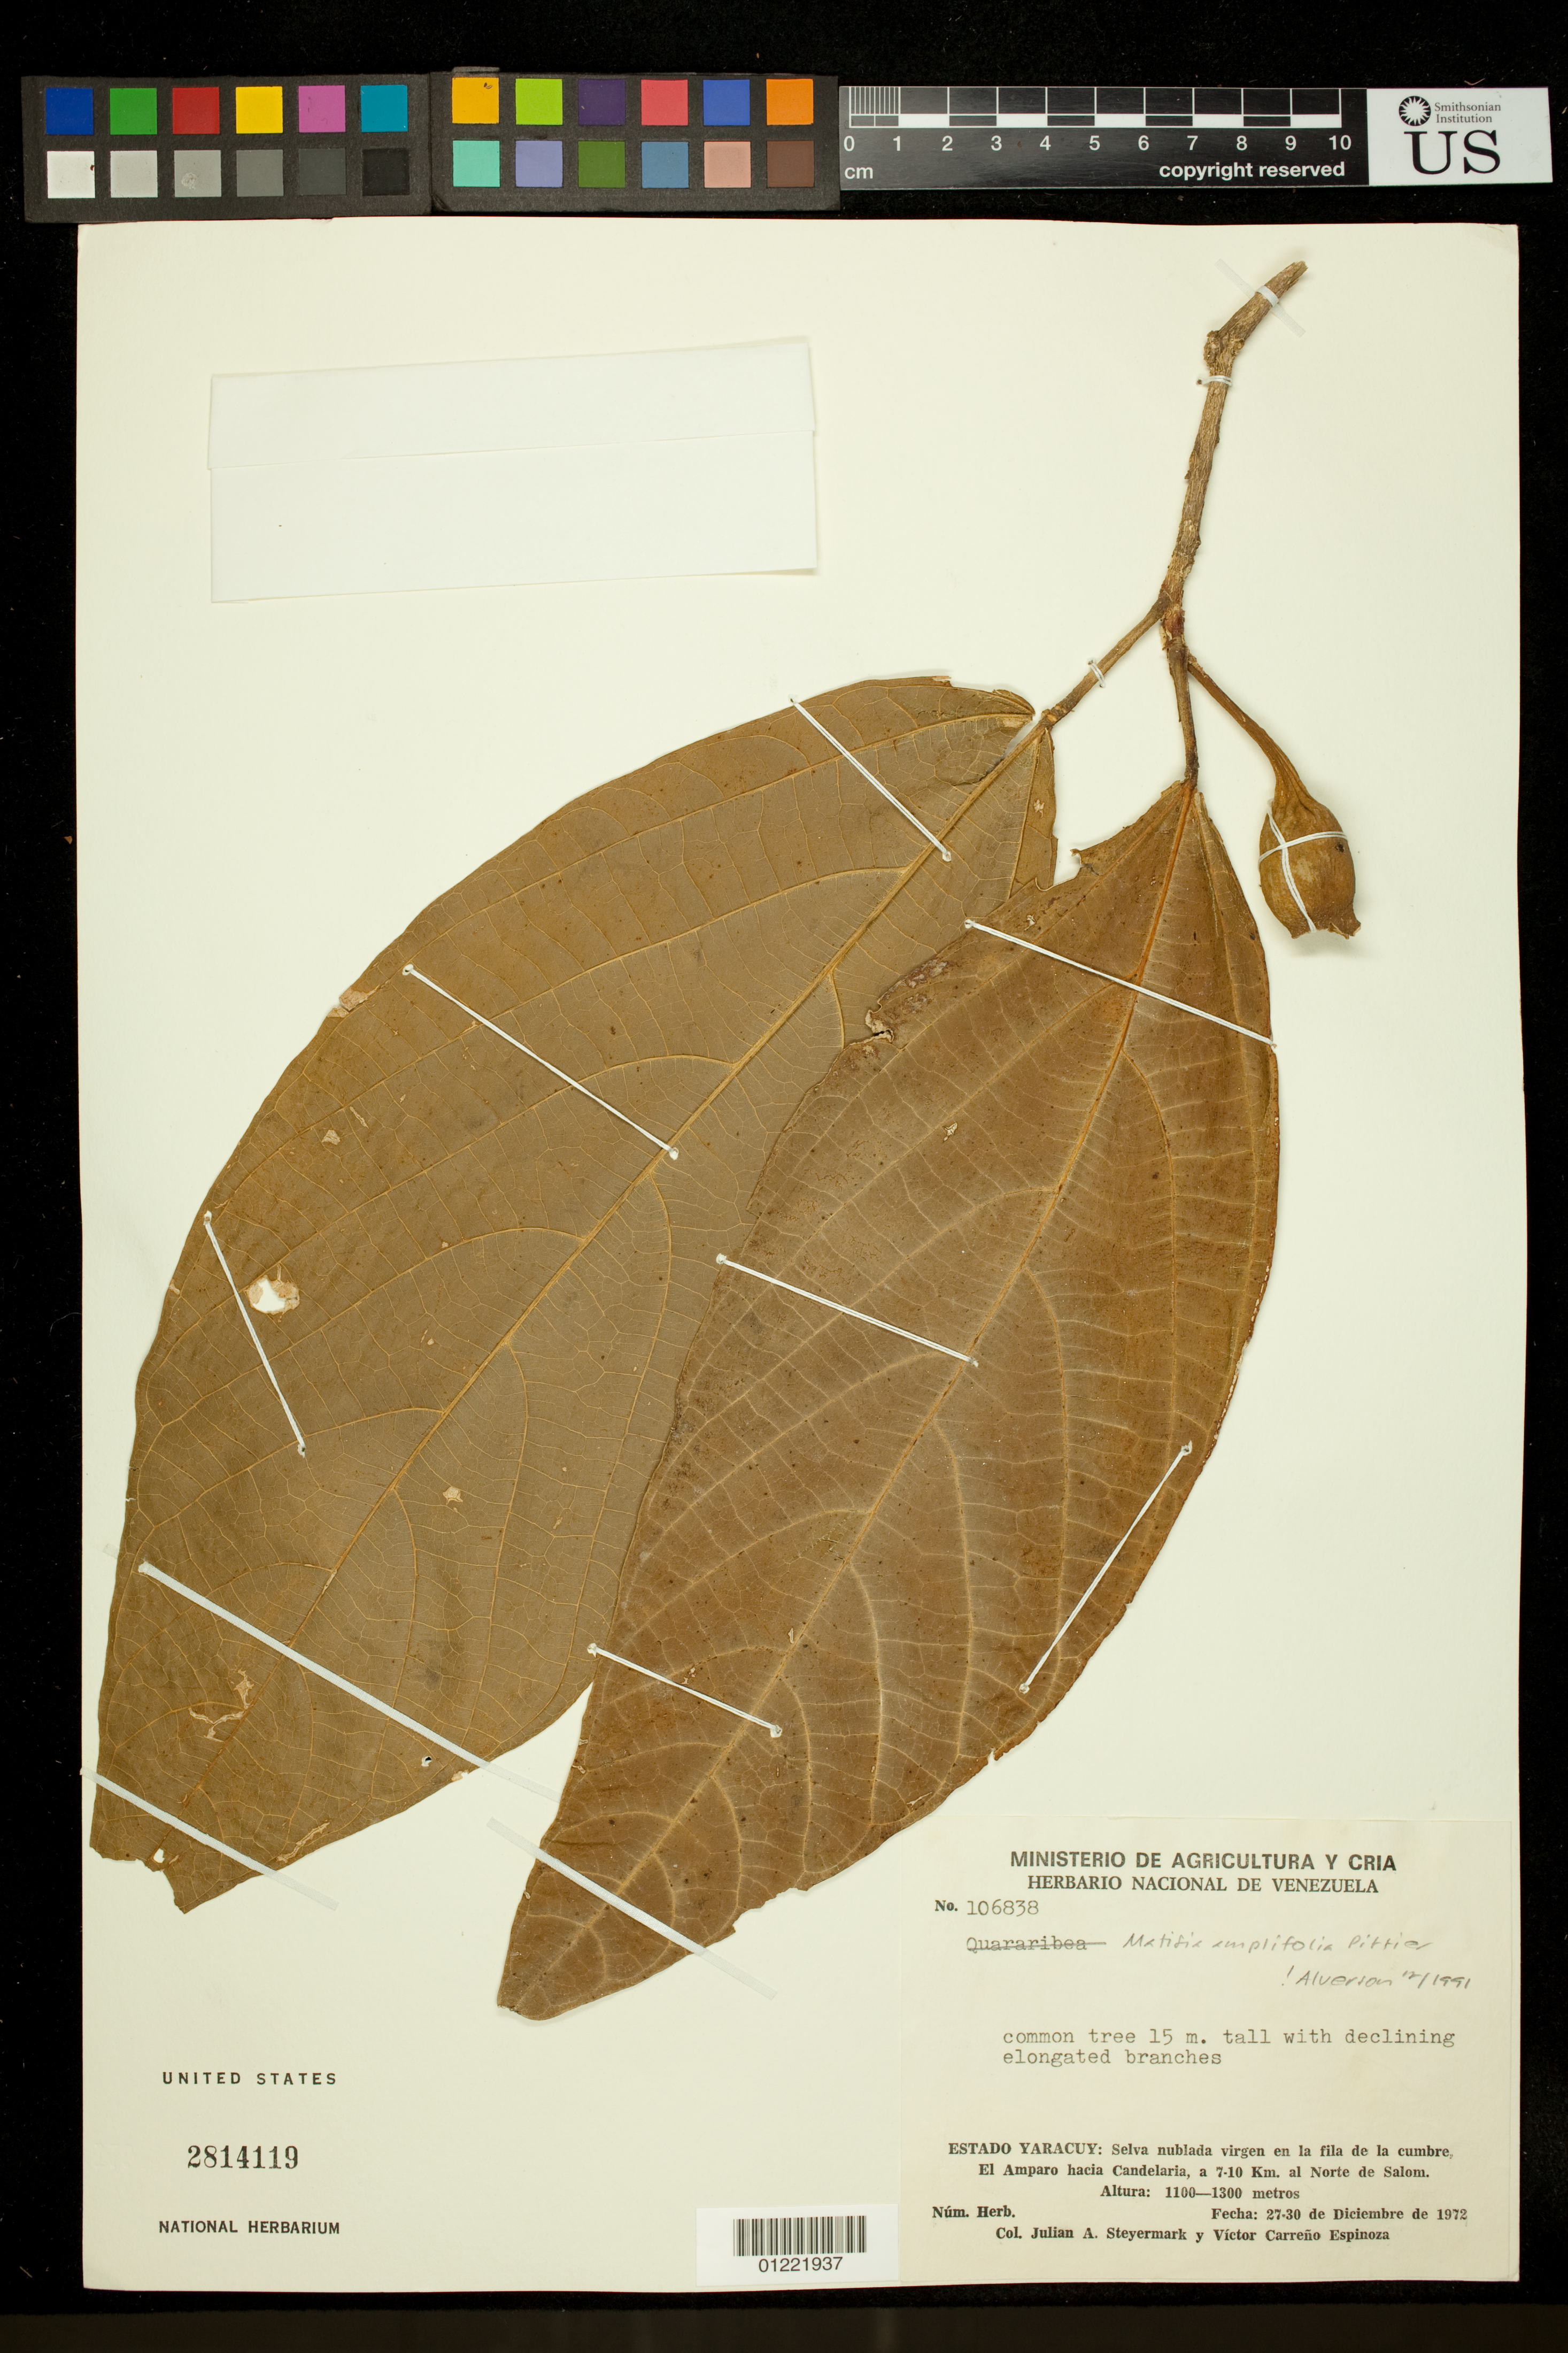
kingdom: Plantae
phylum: Tracheophyta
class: Magnoliopsida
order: Malvales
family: Malvaceae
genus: Matisia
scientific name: Matisia amplifolia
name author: Pittier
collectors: J. Steyermark & V. Espinoza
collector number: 106838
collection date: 1972-12-27/1972-12-30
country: Venezuela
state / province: Yaracuy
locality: Selva nublada virgen en la fila de la cumbre, El Amparo hacia Candelaria, a 7-10 Km. al Norte de Salom.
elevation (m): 1100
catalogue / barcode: US 2814119